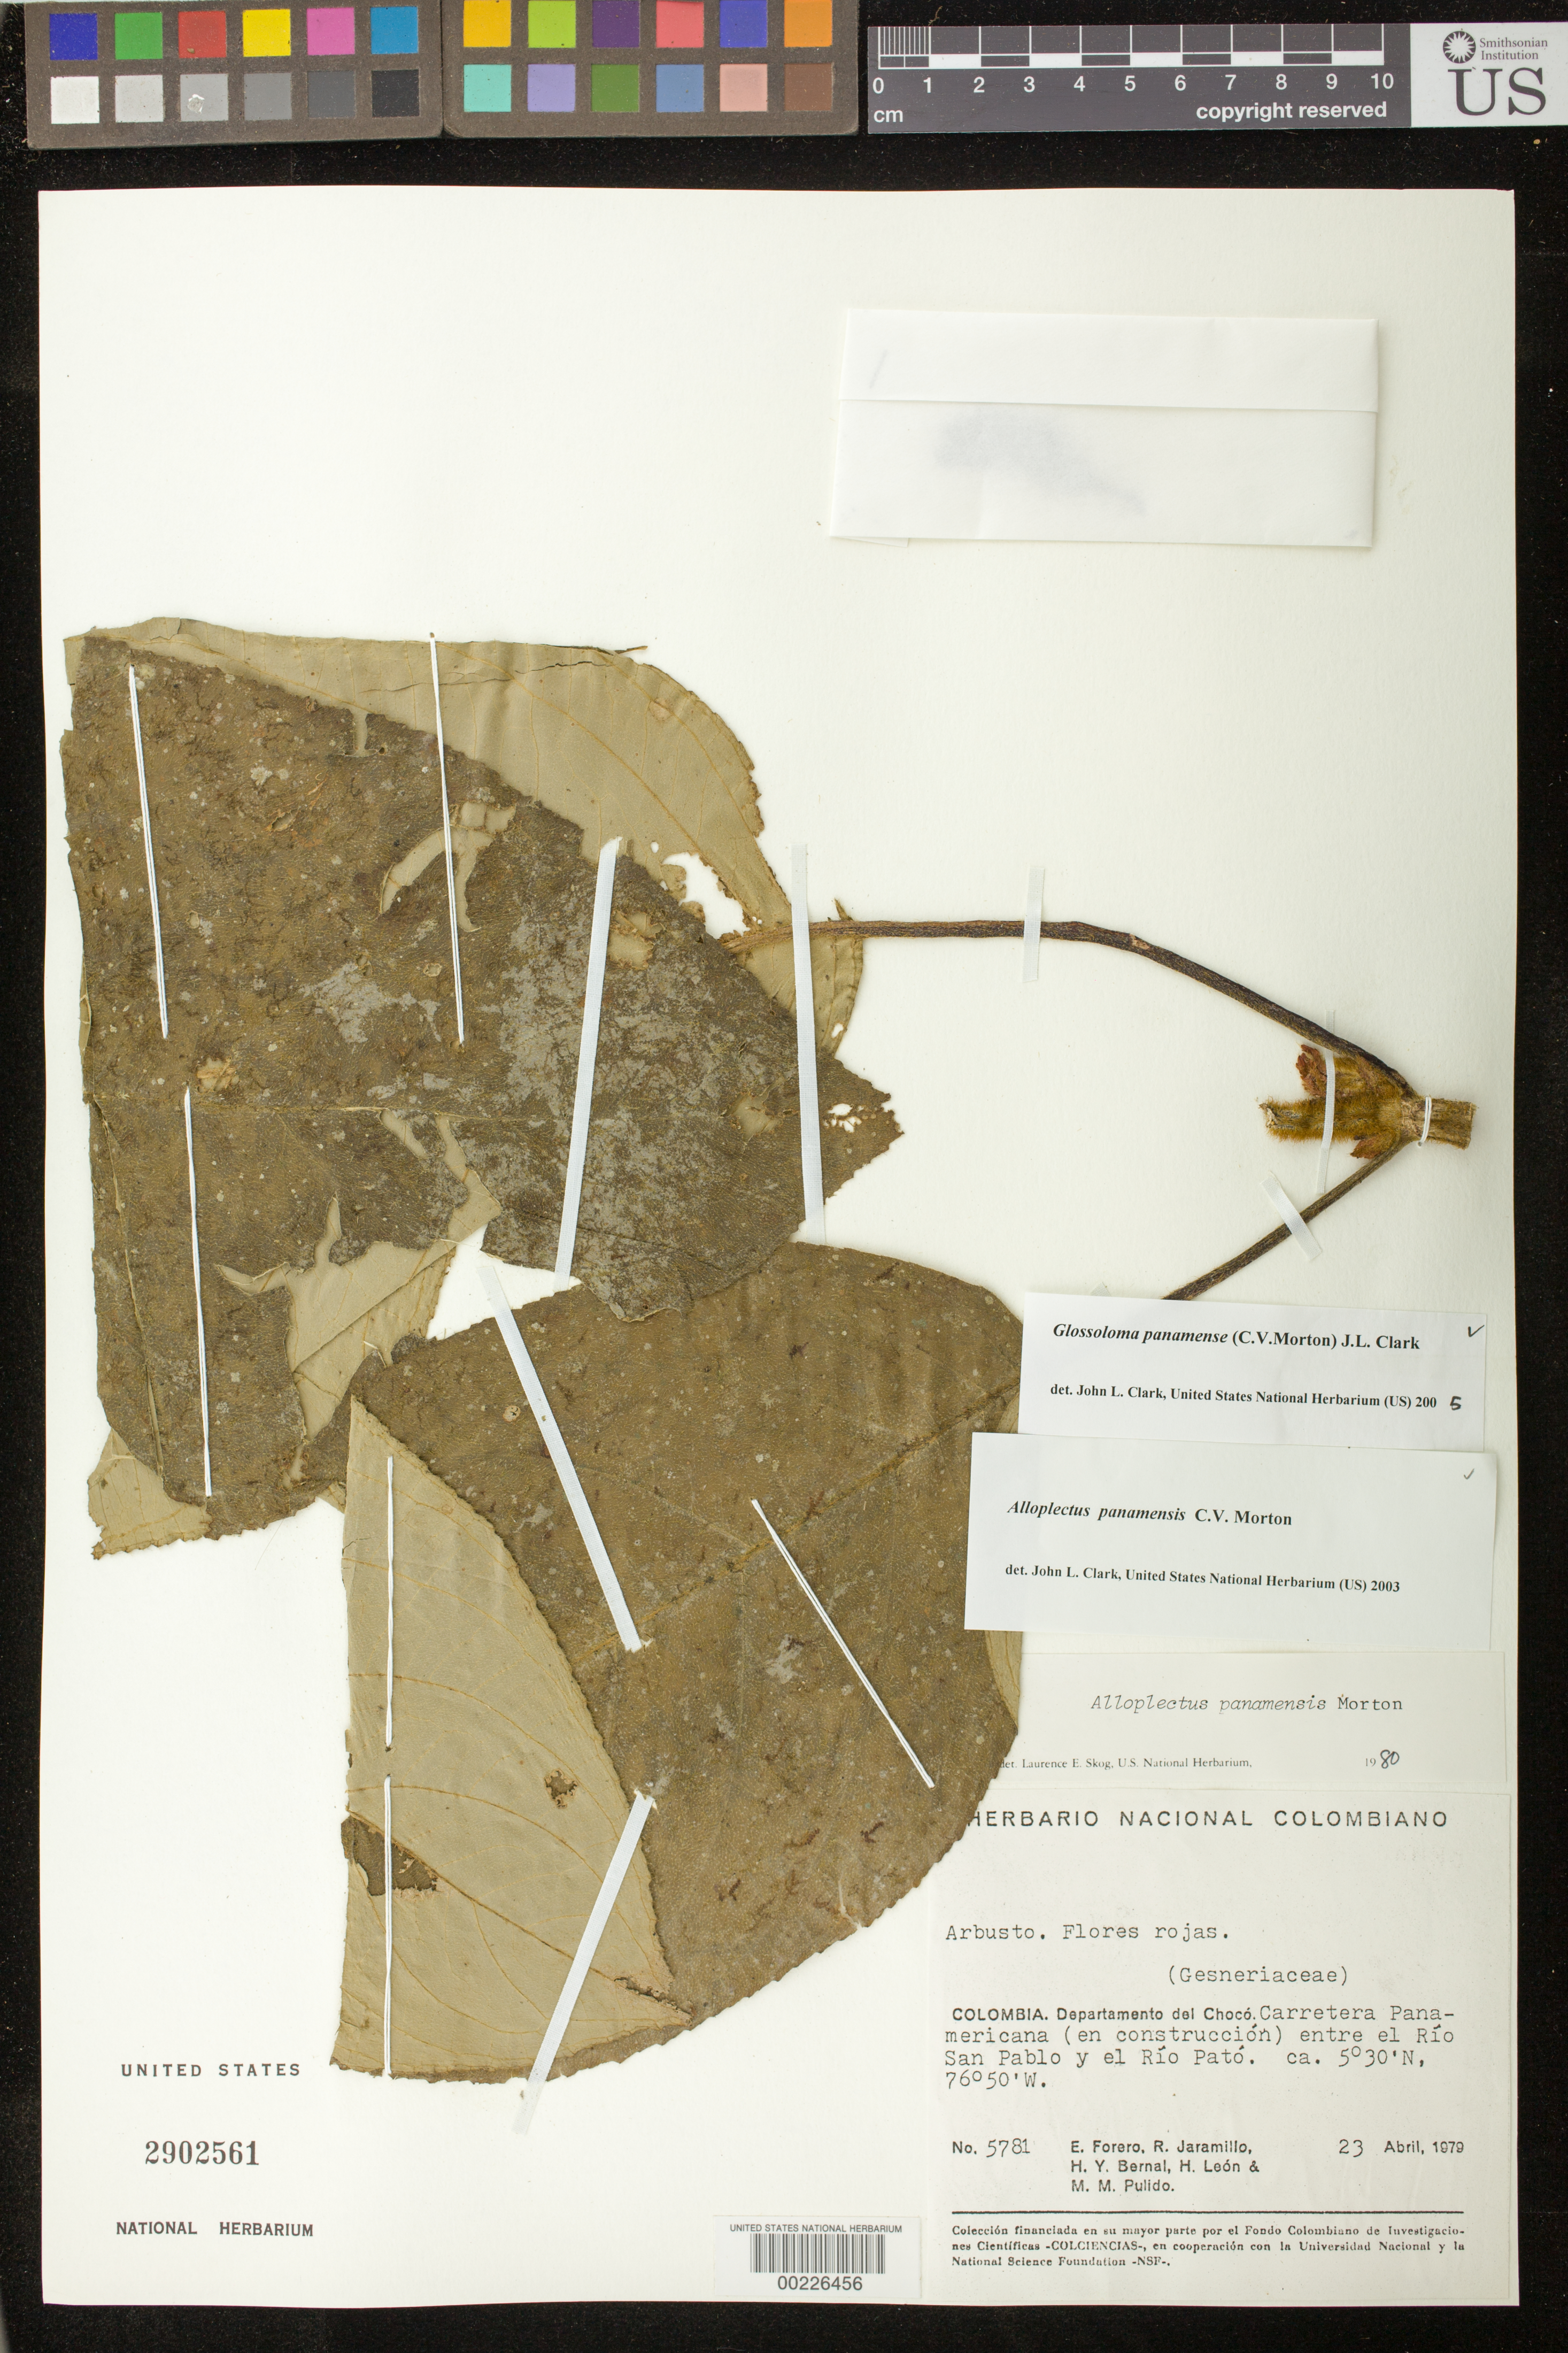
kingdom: Plantae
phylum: Tracheophyta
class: Magnoliopsida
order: Lamiales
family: Gesneriaceae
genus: Glossoloma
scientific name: Glossoloma panamense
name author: (C.V. Morton) J.L. Clark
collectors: E. Forero, R. Jaramillo M., H. Y. Bernal & et al.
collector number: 5781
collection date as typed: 23 Apr 1979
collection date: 1979-04-23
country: Colombia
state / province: Chocó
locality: Panamerican highway (in construction) between Rio San Pablo and Rio Pato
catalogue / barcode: US 2902561